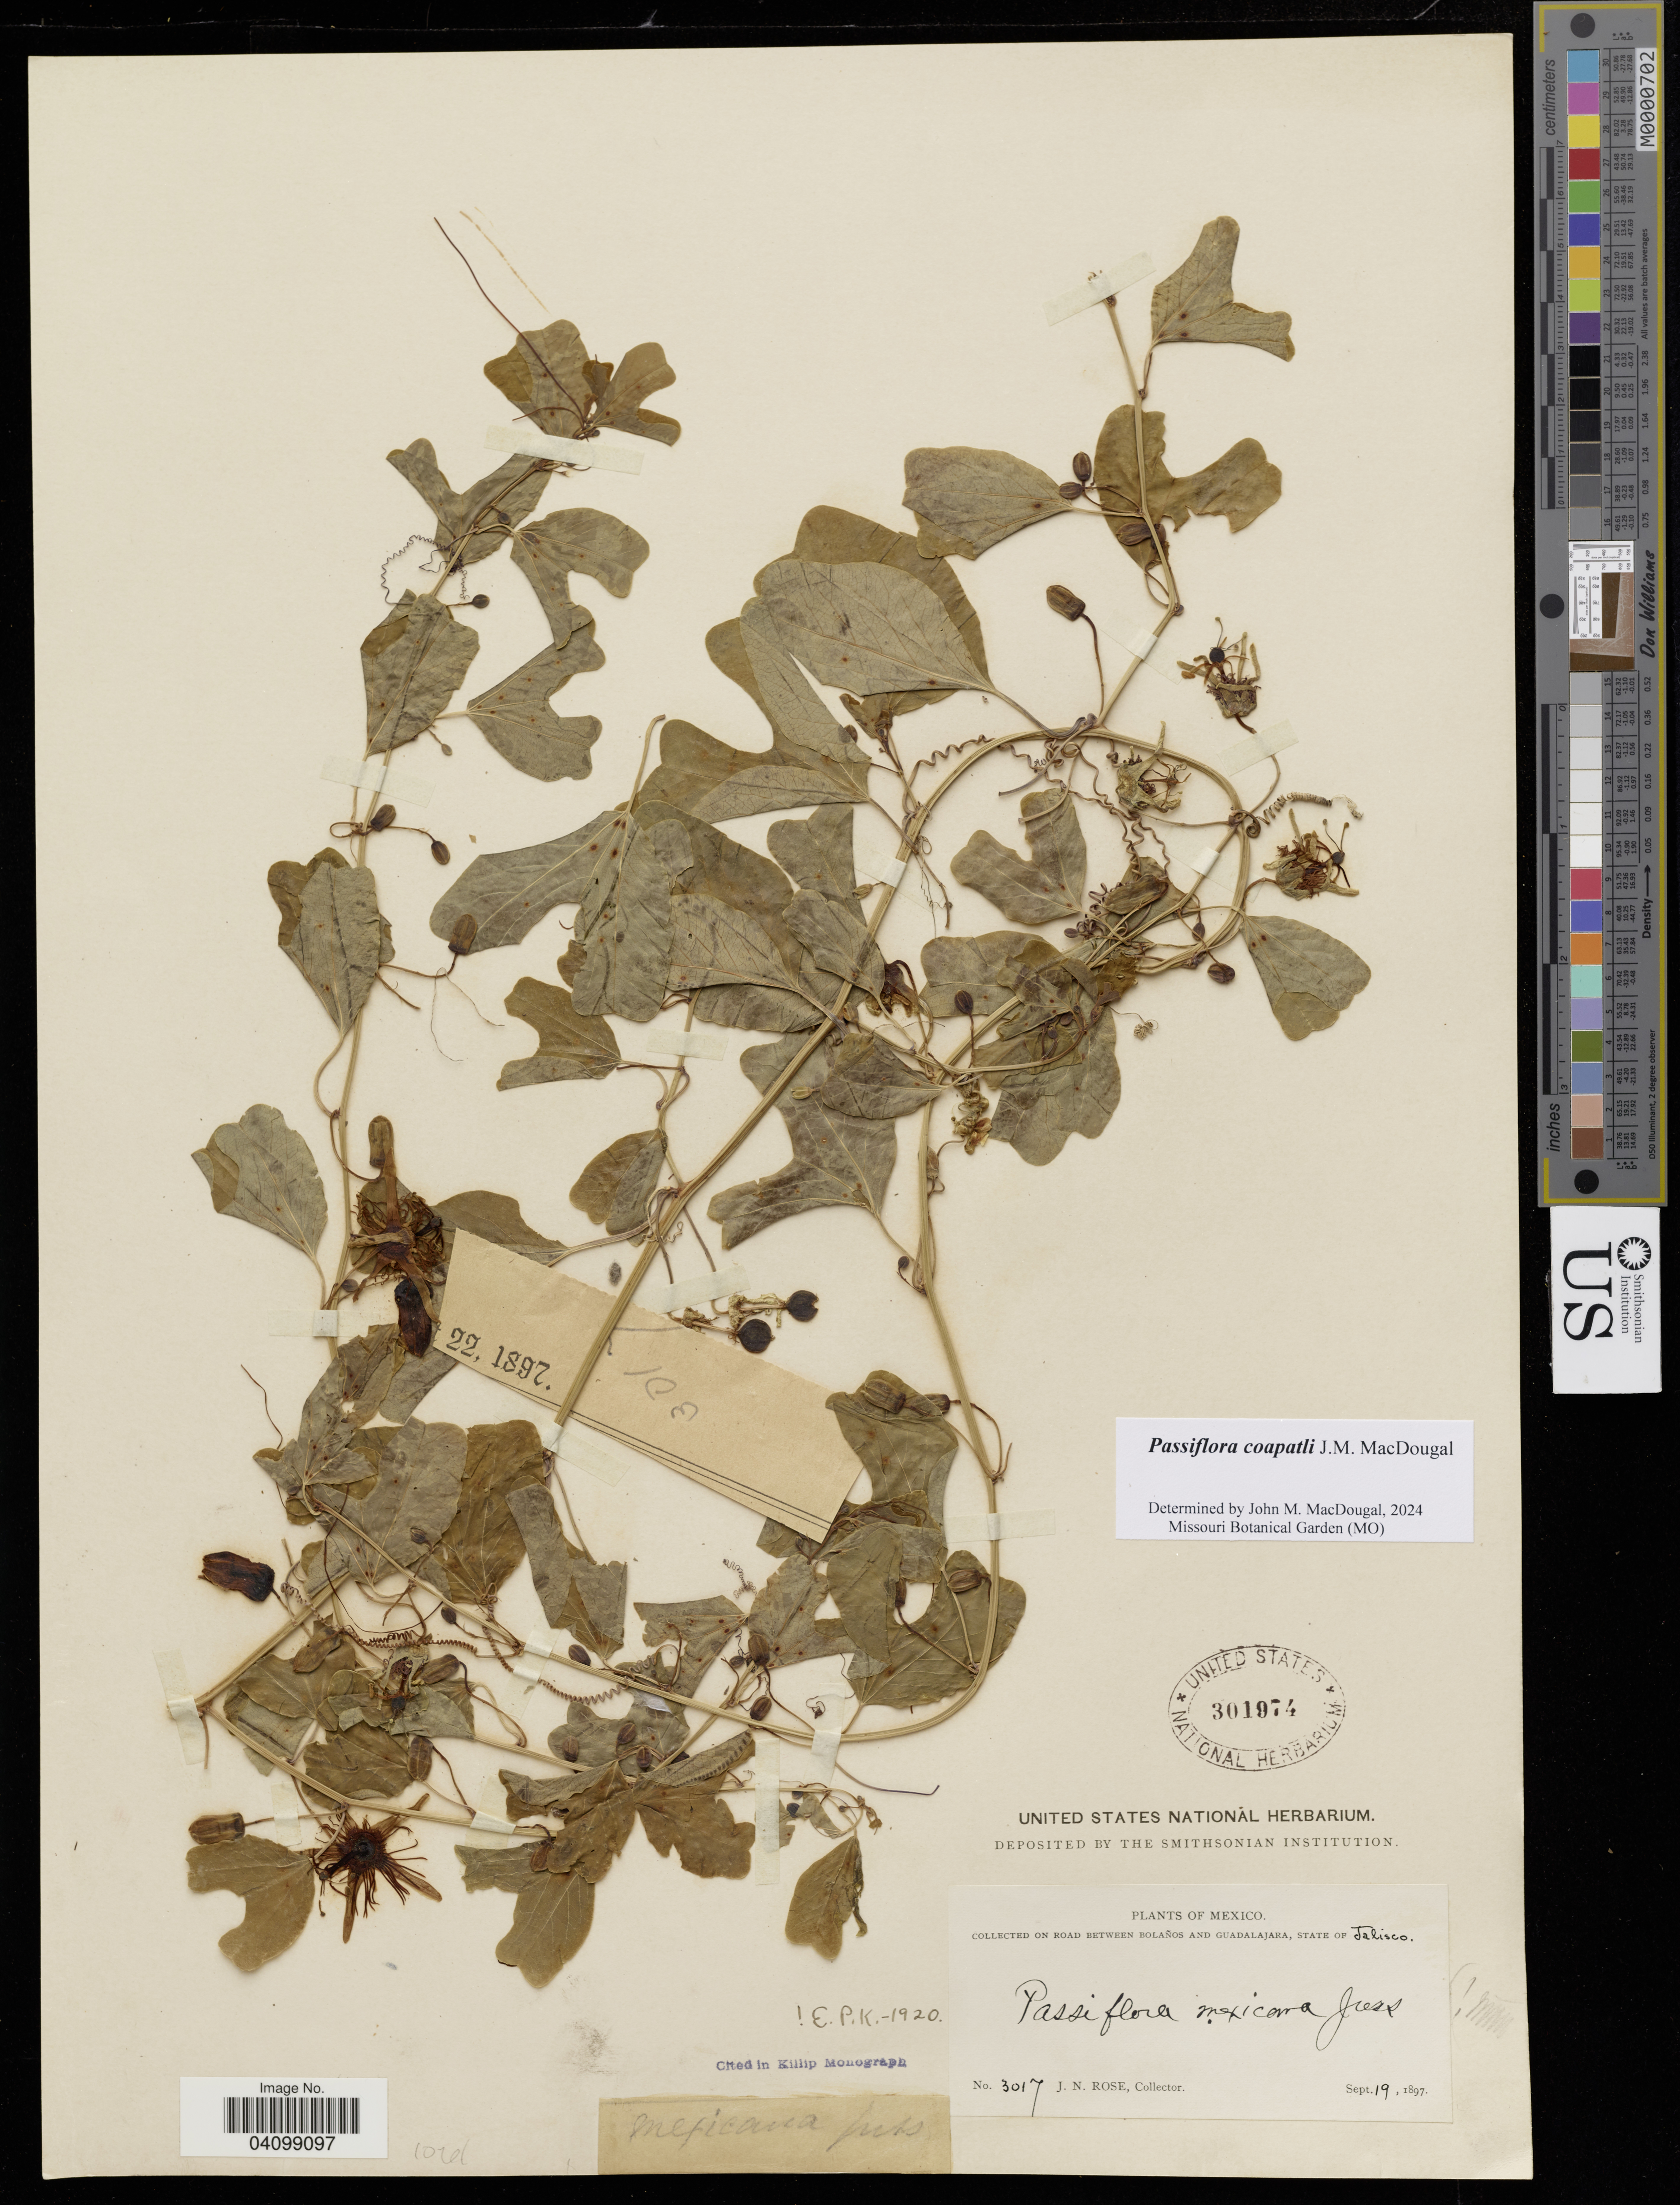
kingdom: Plantae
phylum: Tracheophyta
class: Magnoliopsida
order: Malpighiales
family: Passifloraceae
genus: Passiflora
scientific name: Passiflora coapatli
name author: J.M. MacDougal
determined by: MacDougal, John M.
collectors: J. N. Rose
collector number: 3017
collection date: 1897-09-19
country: Mexico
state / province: Jalisco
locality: On road between Bolaños and Guadalajara.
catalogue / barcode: US 301974